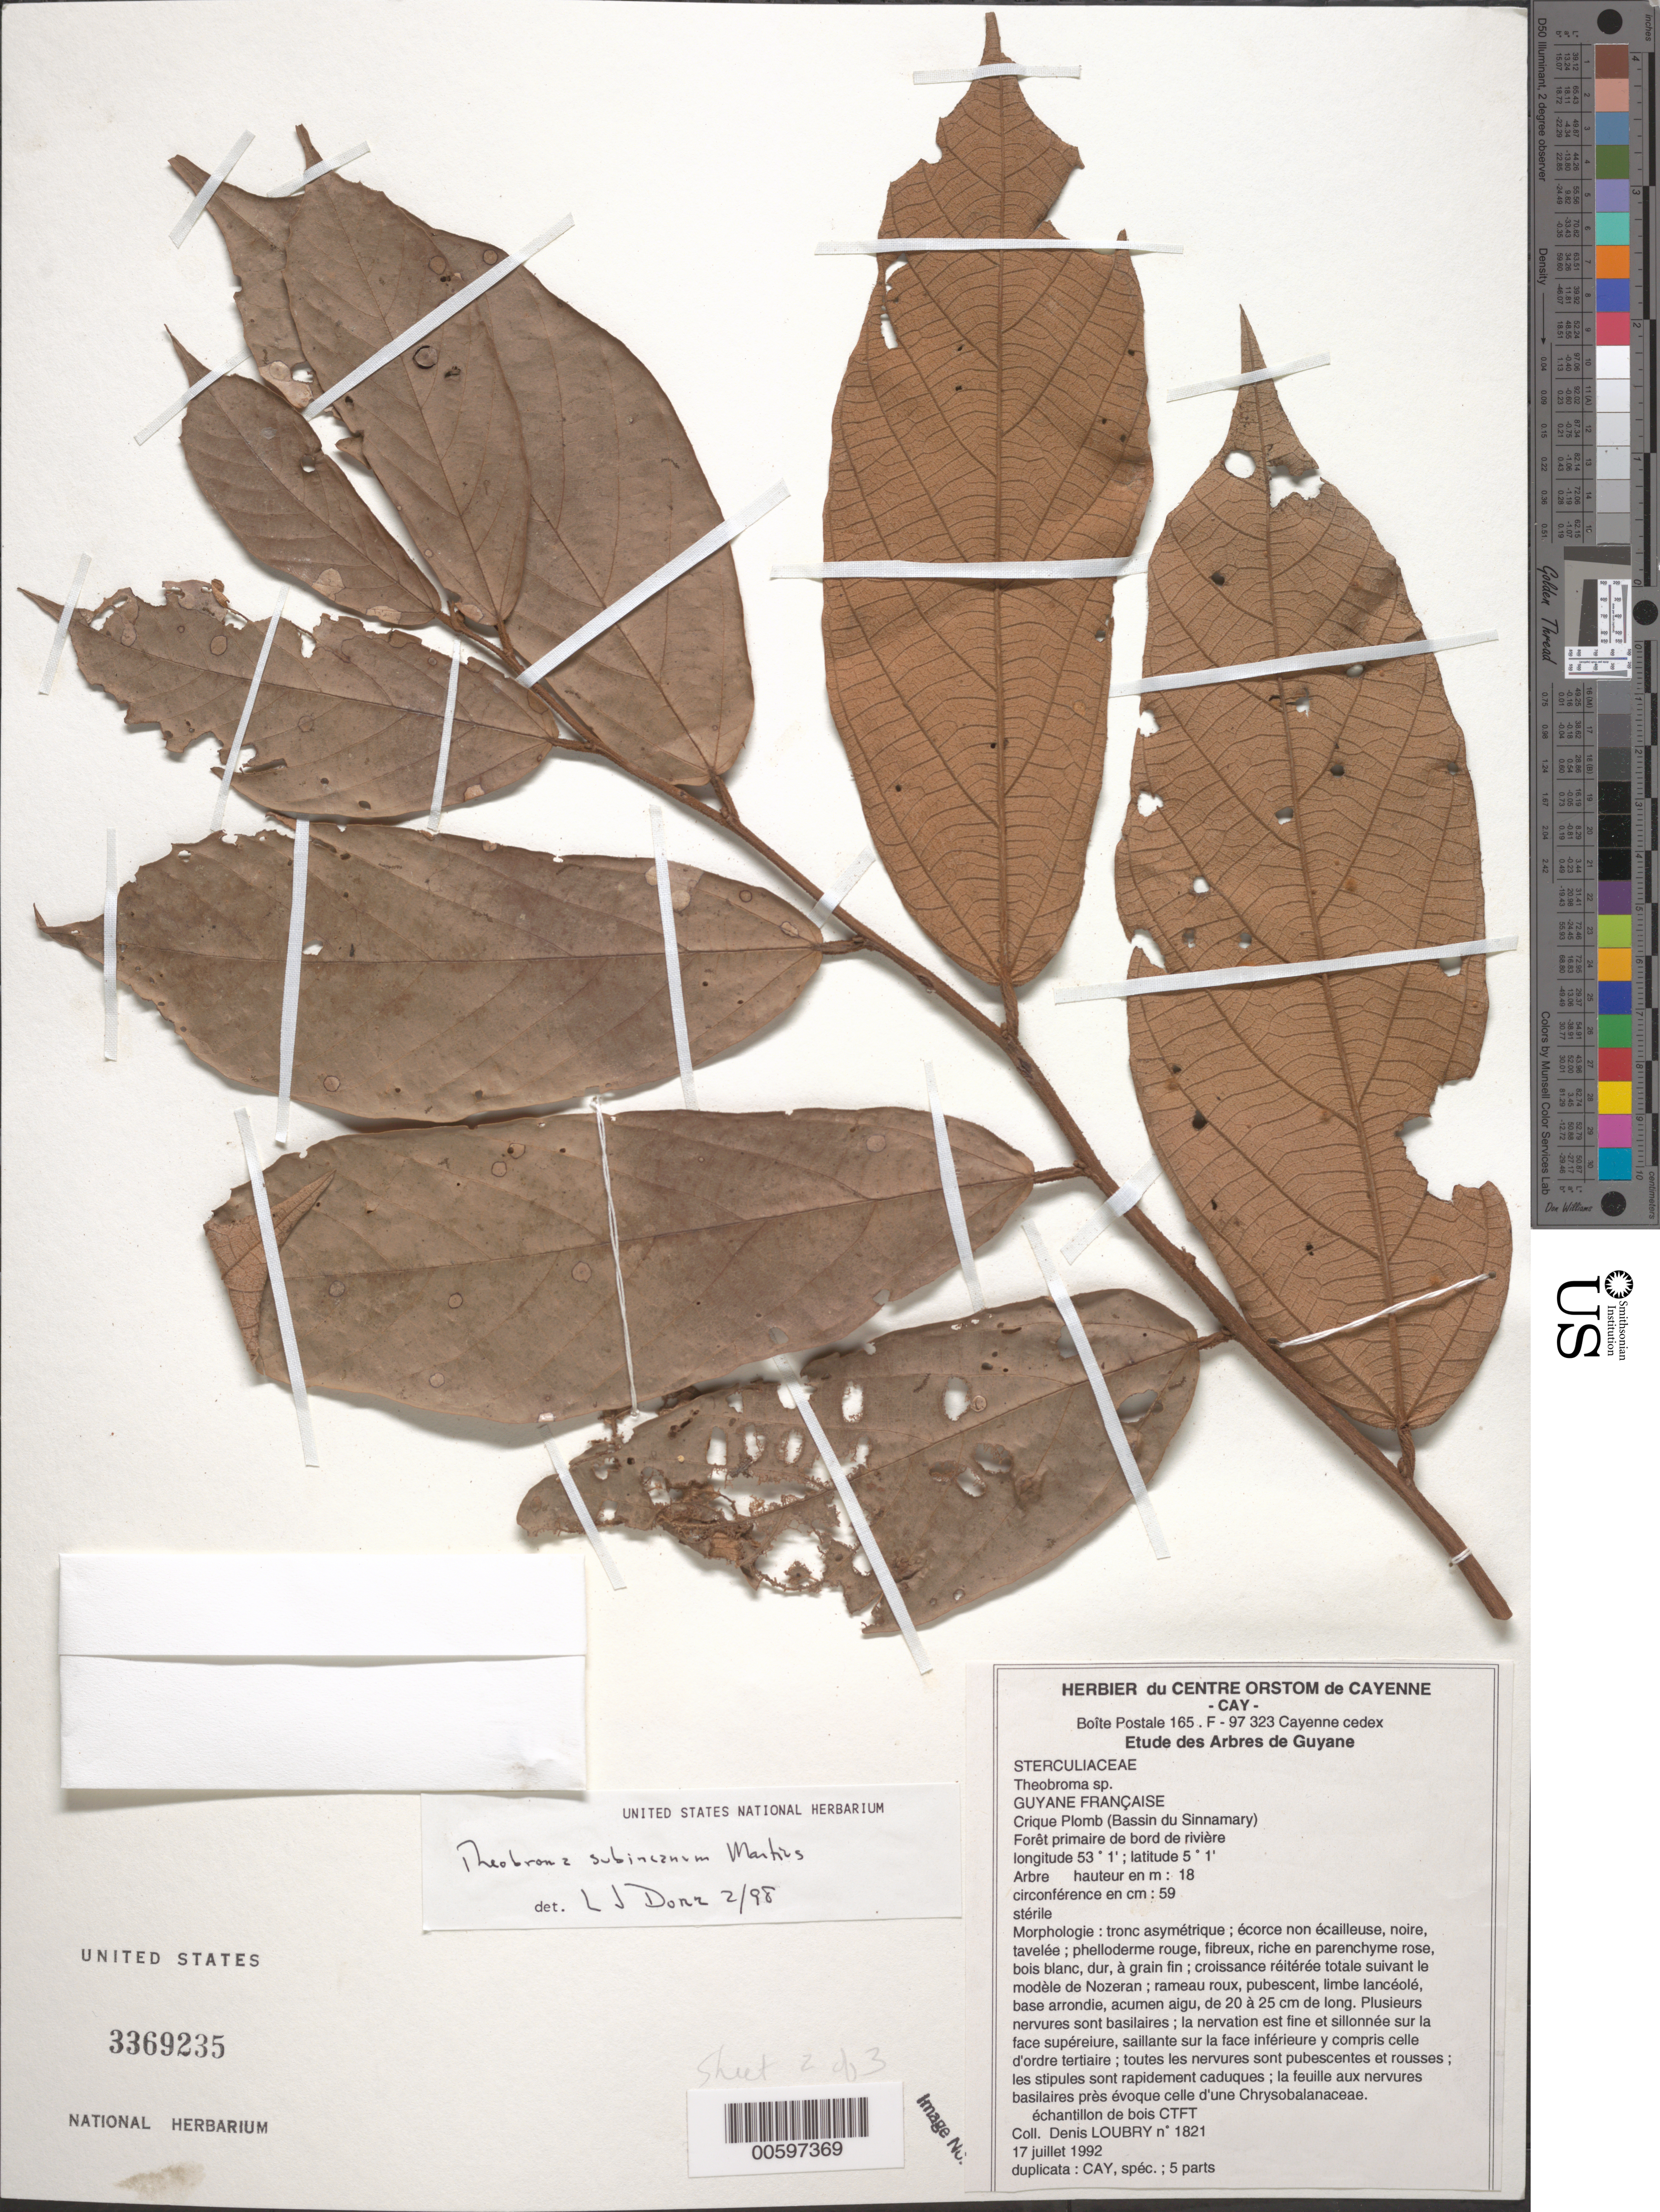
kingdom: Plantae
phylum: Tracheophyta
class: Magnoliopsida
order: Malvales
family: Malvaceae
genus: Theobroma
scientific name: Theobroma subincanum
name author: Mart.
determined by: Dorr, L. J., (BOT), Smithsonian Institution - National Museum of Natural History (UNITED STATES)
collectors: D. Loubry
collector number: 1821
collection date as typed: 17 Jul 1992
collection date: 1992-07-17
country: French Guiana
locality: Crique Plomb (Bassin du Sinamary)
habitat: Forêt primaire de bord de riviére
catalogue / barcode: US 3369235